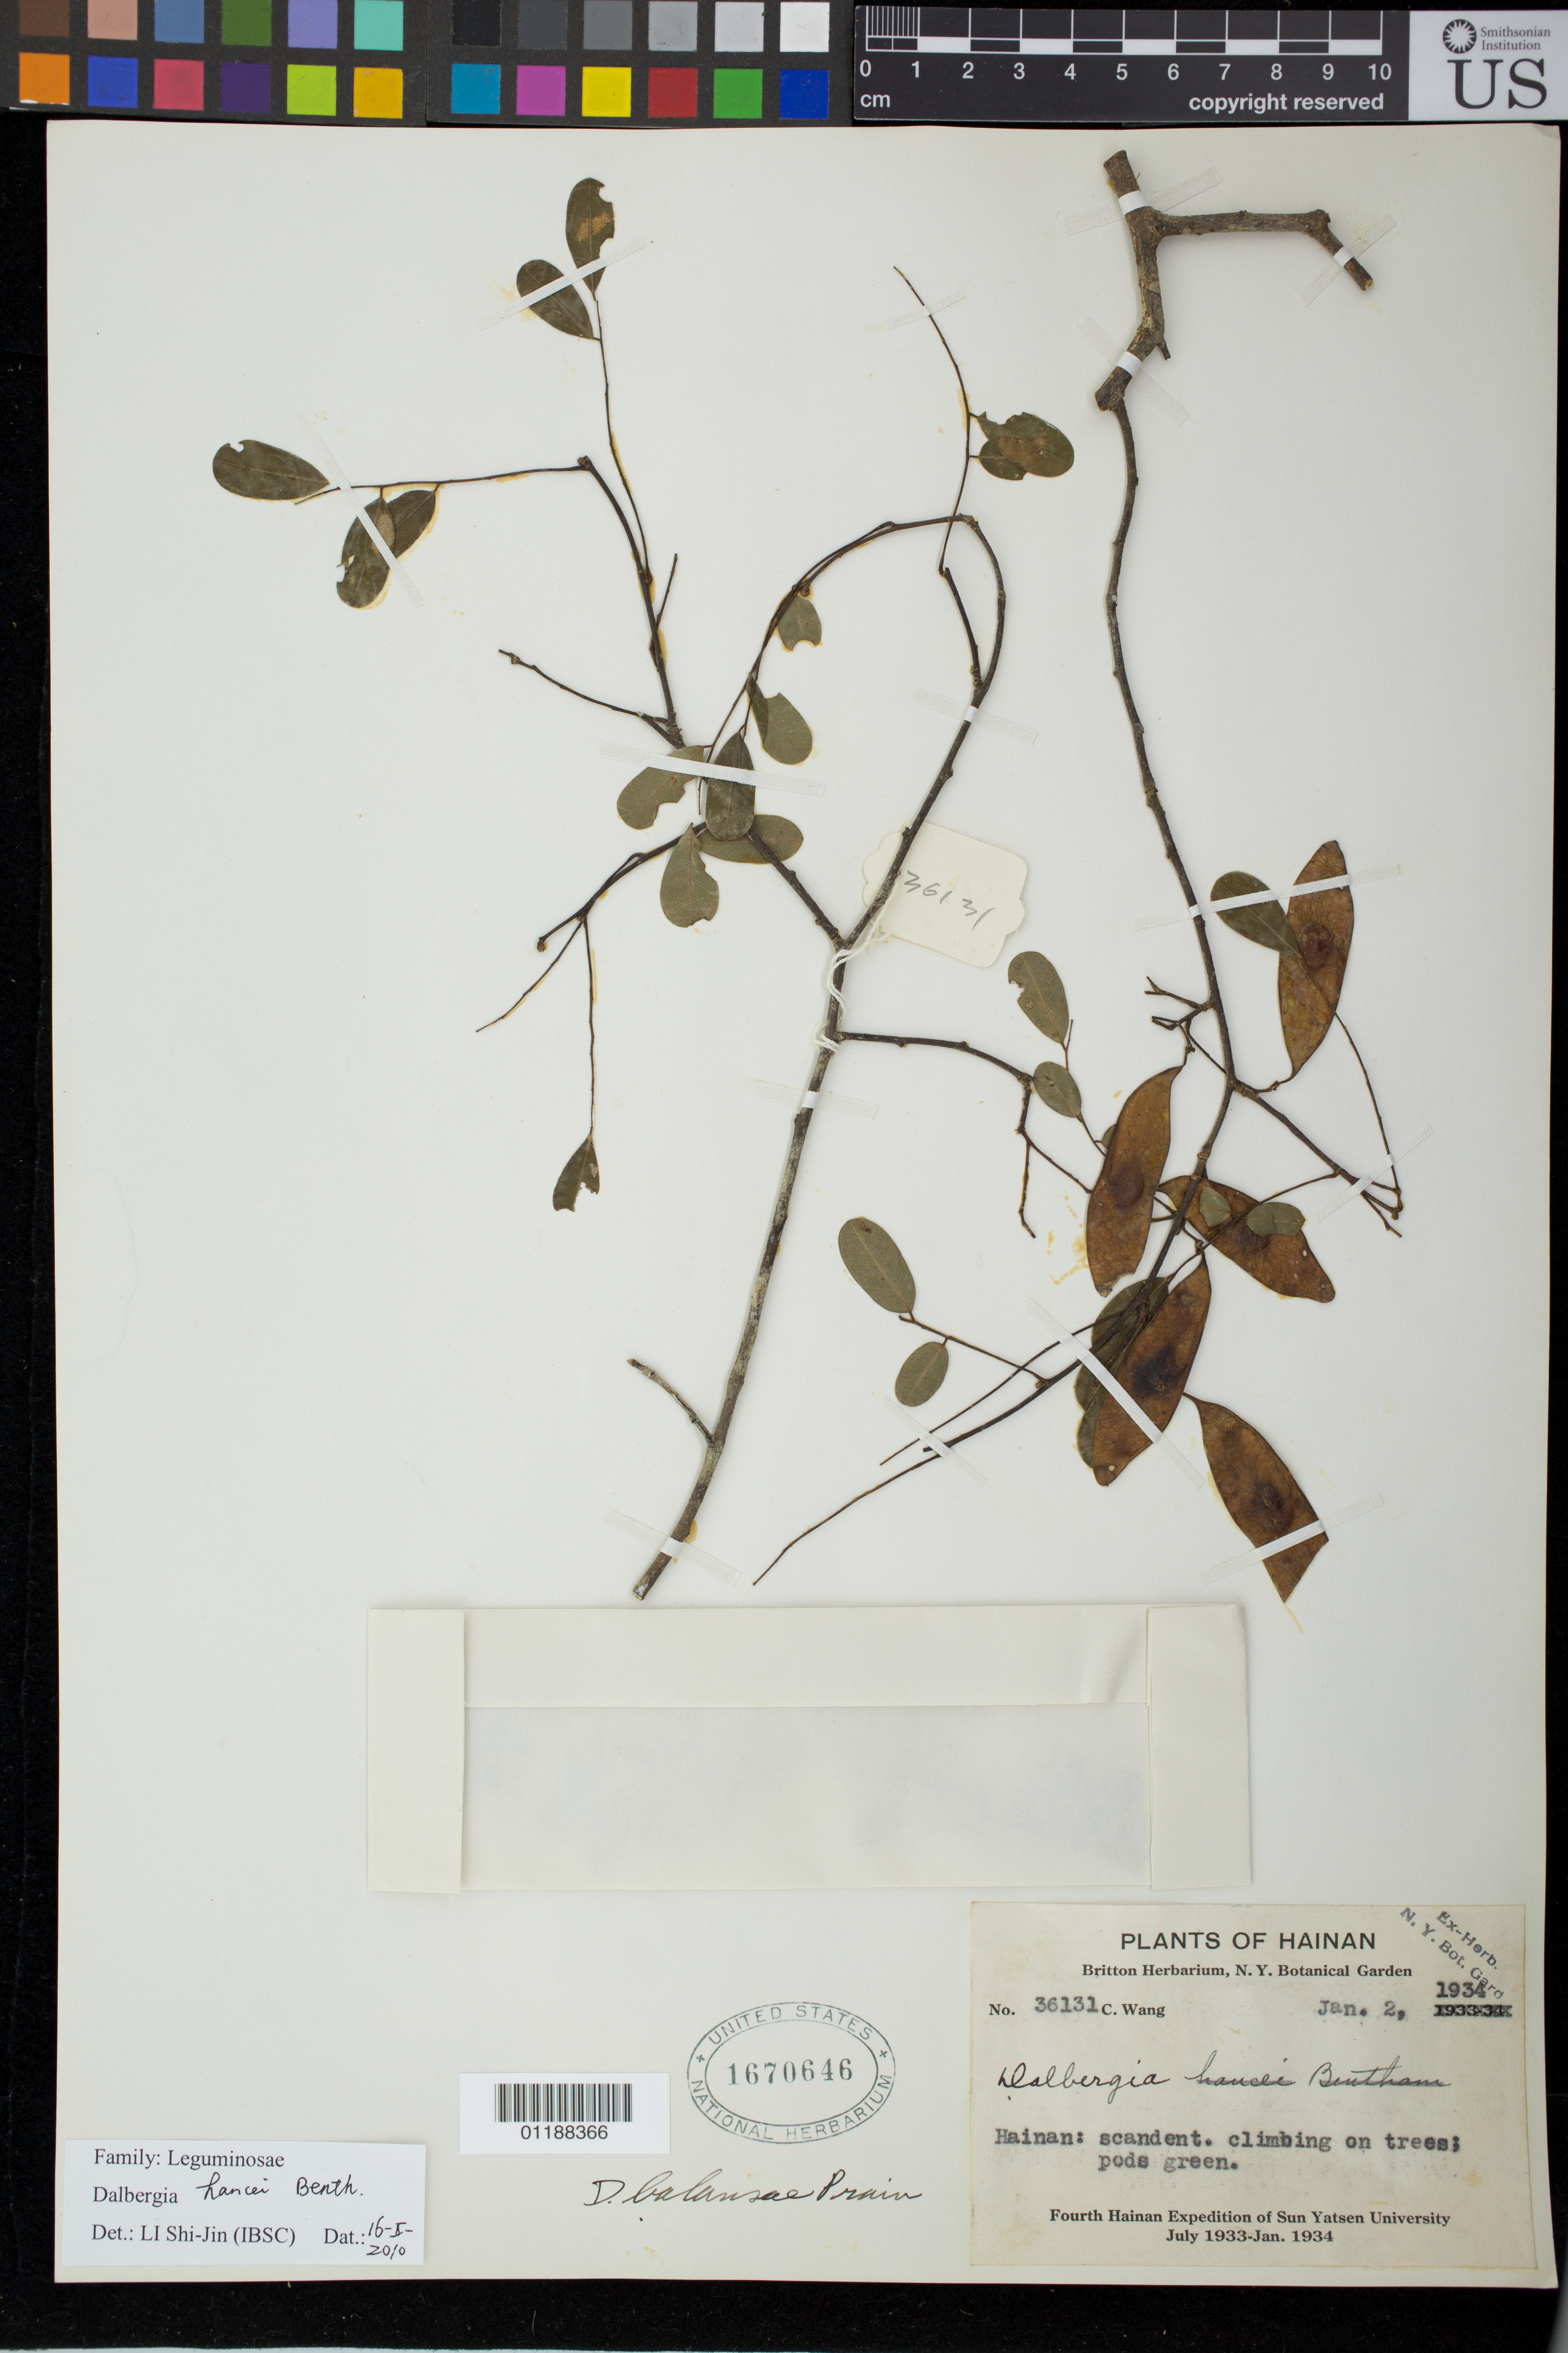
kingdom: Plantae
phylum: Tracheophyta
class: Magnoliopsida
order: Fabales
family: Fabaceae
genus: Dalbergia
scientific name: Dalbergia hancei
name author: Benth.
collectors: C. Wang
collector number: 36131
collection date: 1933-01-02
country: China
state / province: Hainan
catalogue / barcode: US 1670646